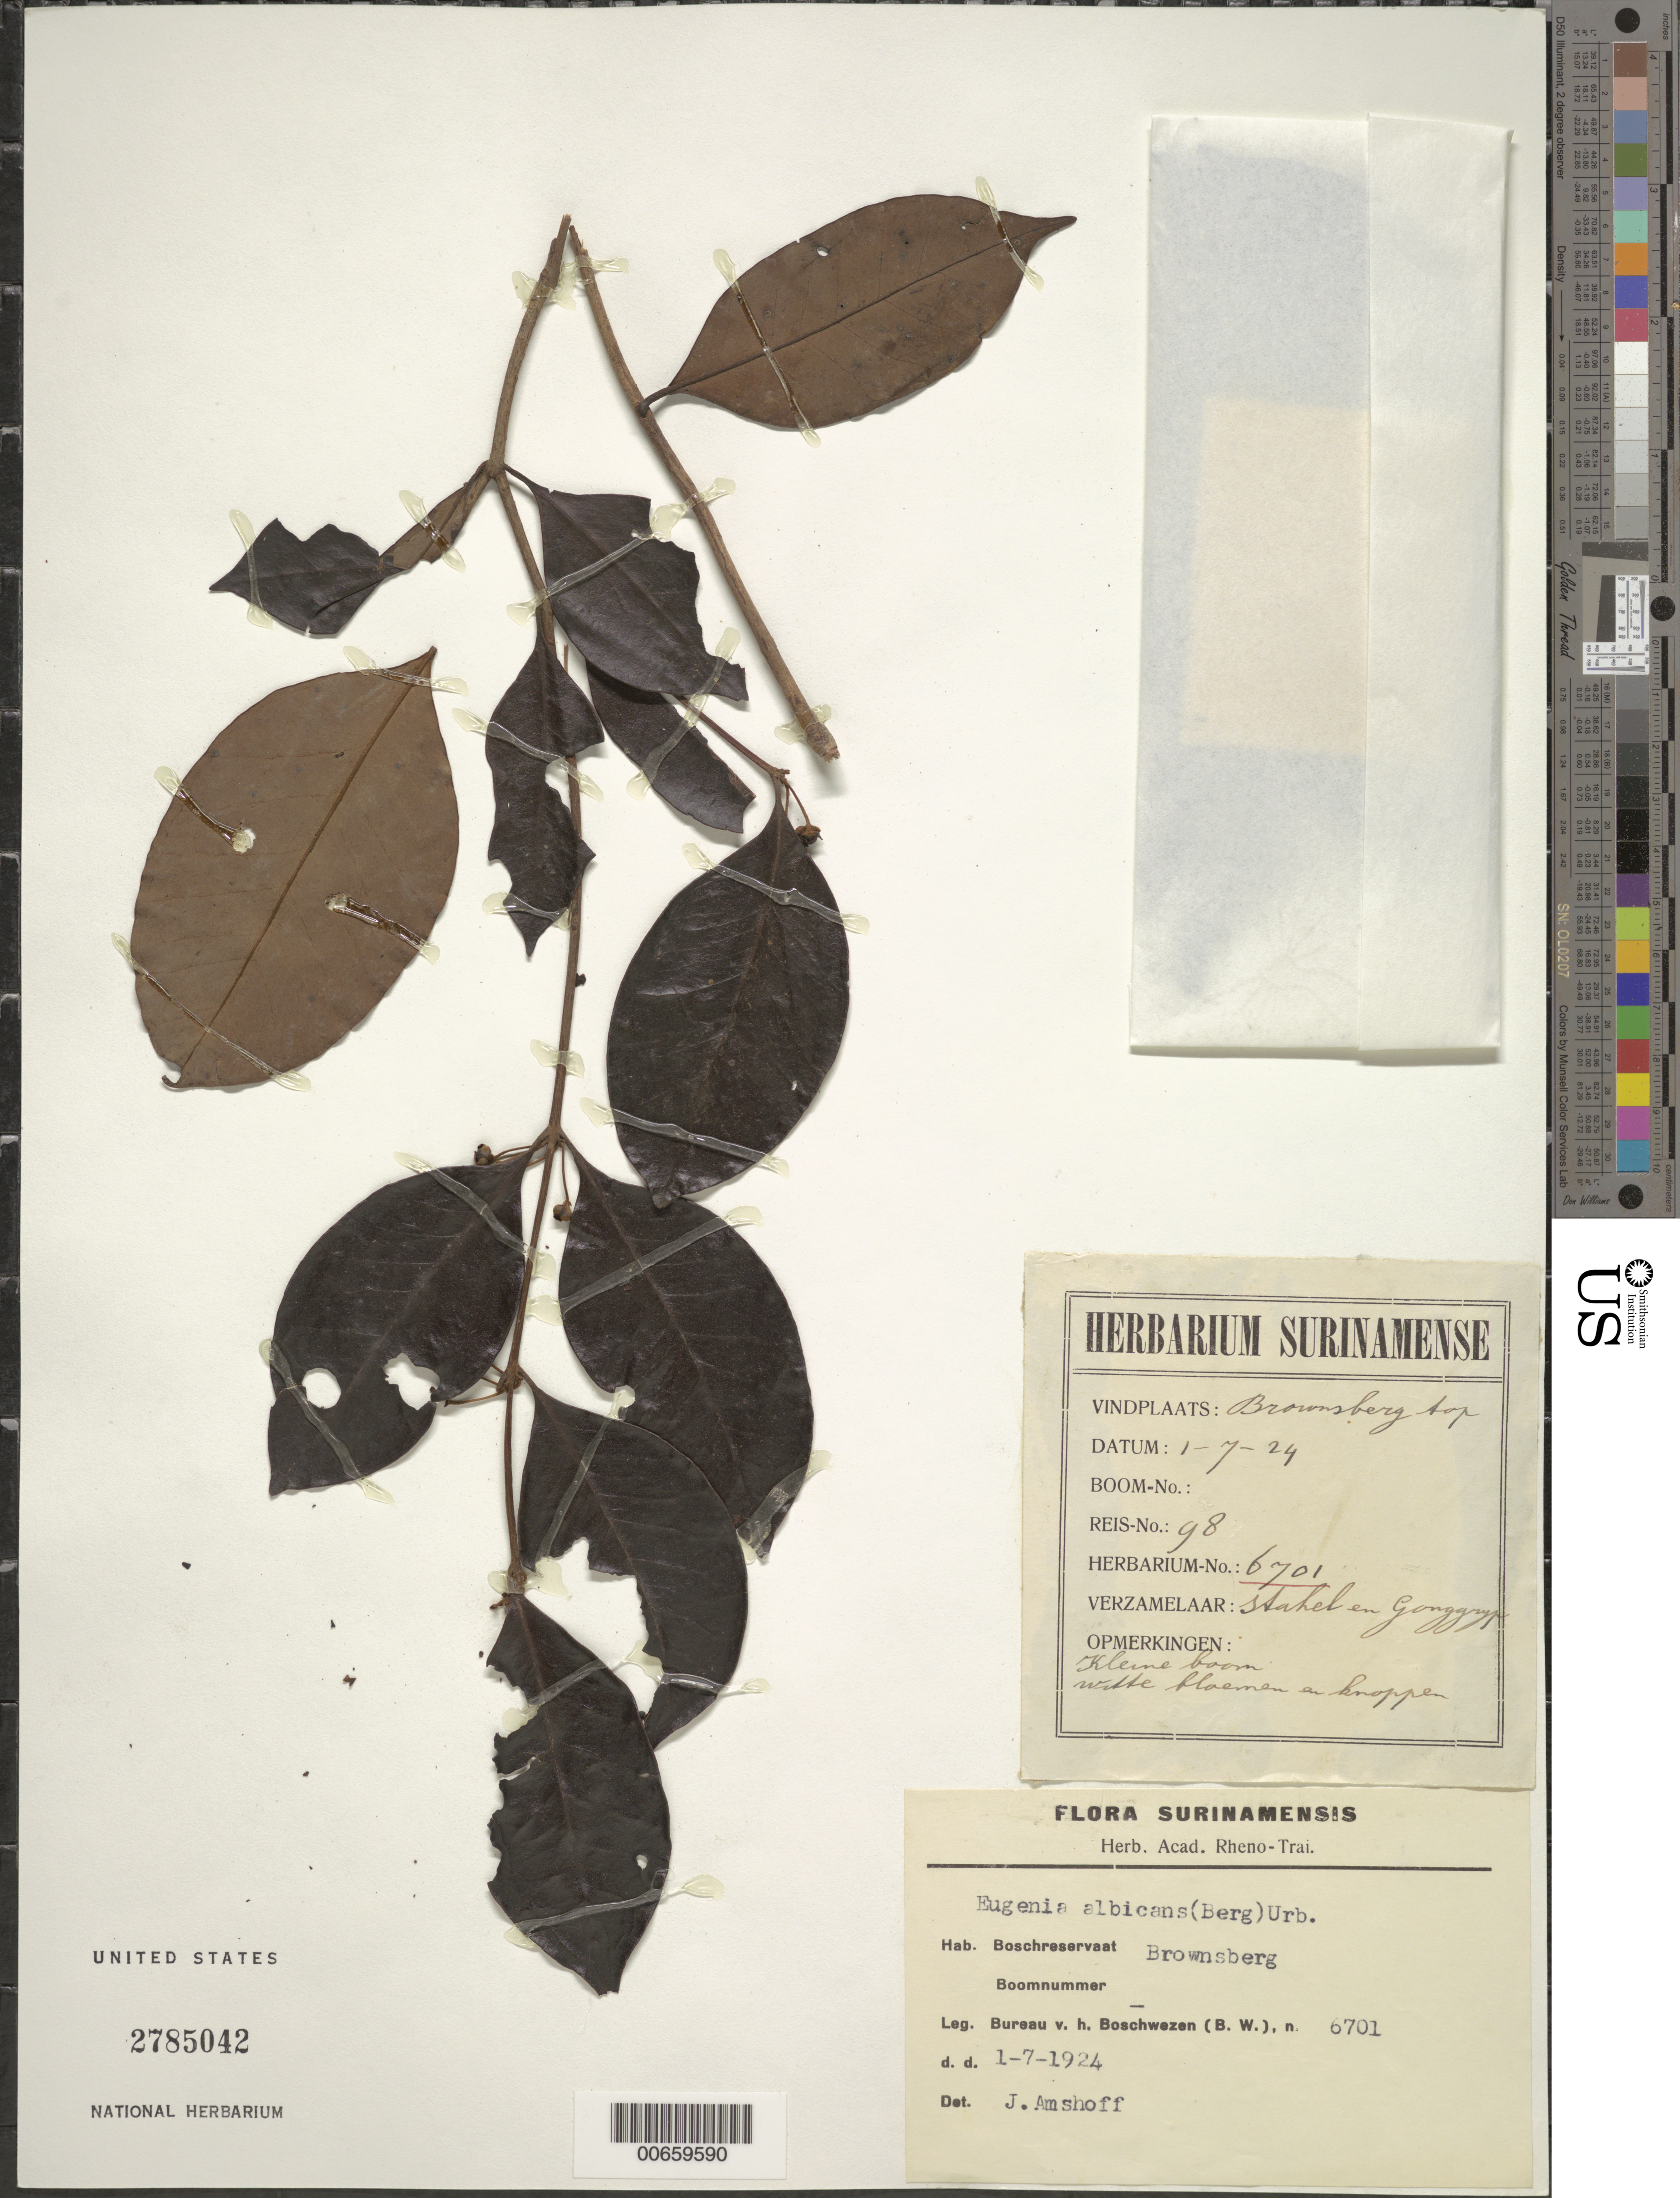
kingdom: Plantae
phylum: Tracheophyta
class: Magnoliopsida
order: Myrtales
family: Myrtaceae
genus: Eugenia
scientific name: Eugenia albicans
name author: (O. Berg) Urb.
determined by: Amshoff, G. J. H.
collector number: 6701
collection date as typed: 1-Jul-24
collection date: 1924-07-01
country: Suriname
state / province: Brokopondo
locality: Brownsberg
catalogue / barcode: US 2785042